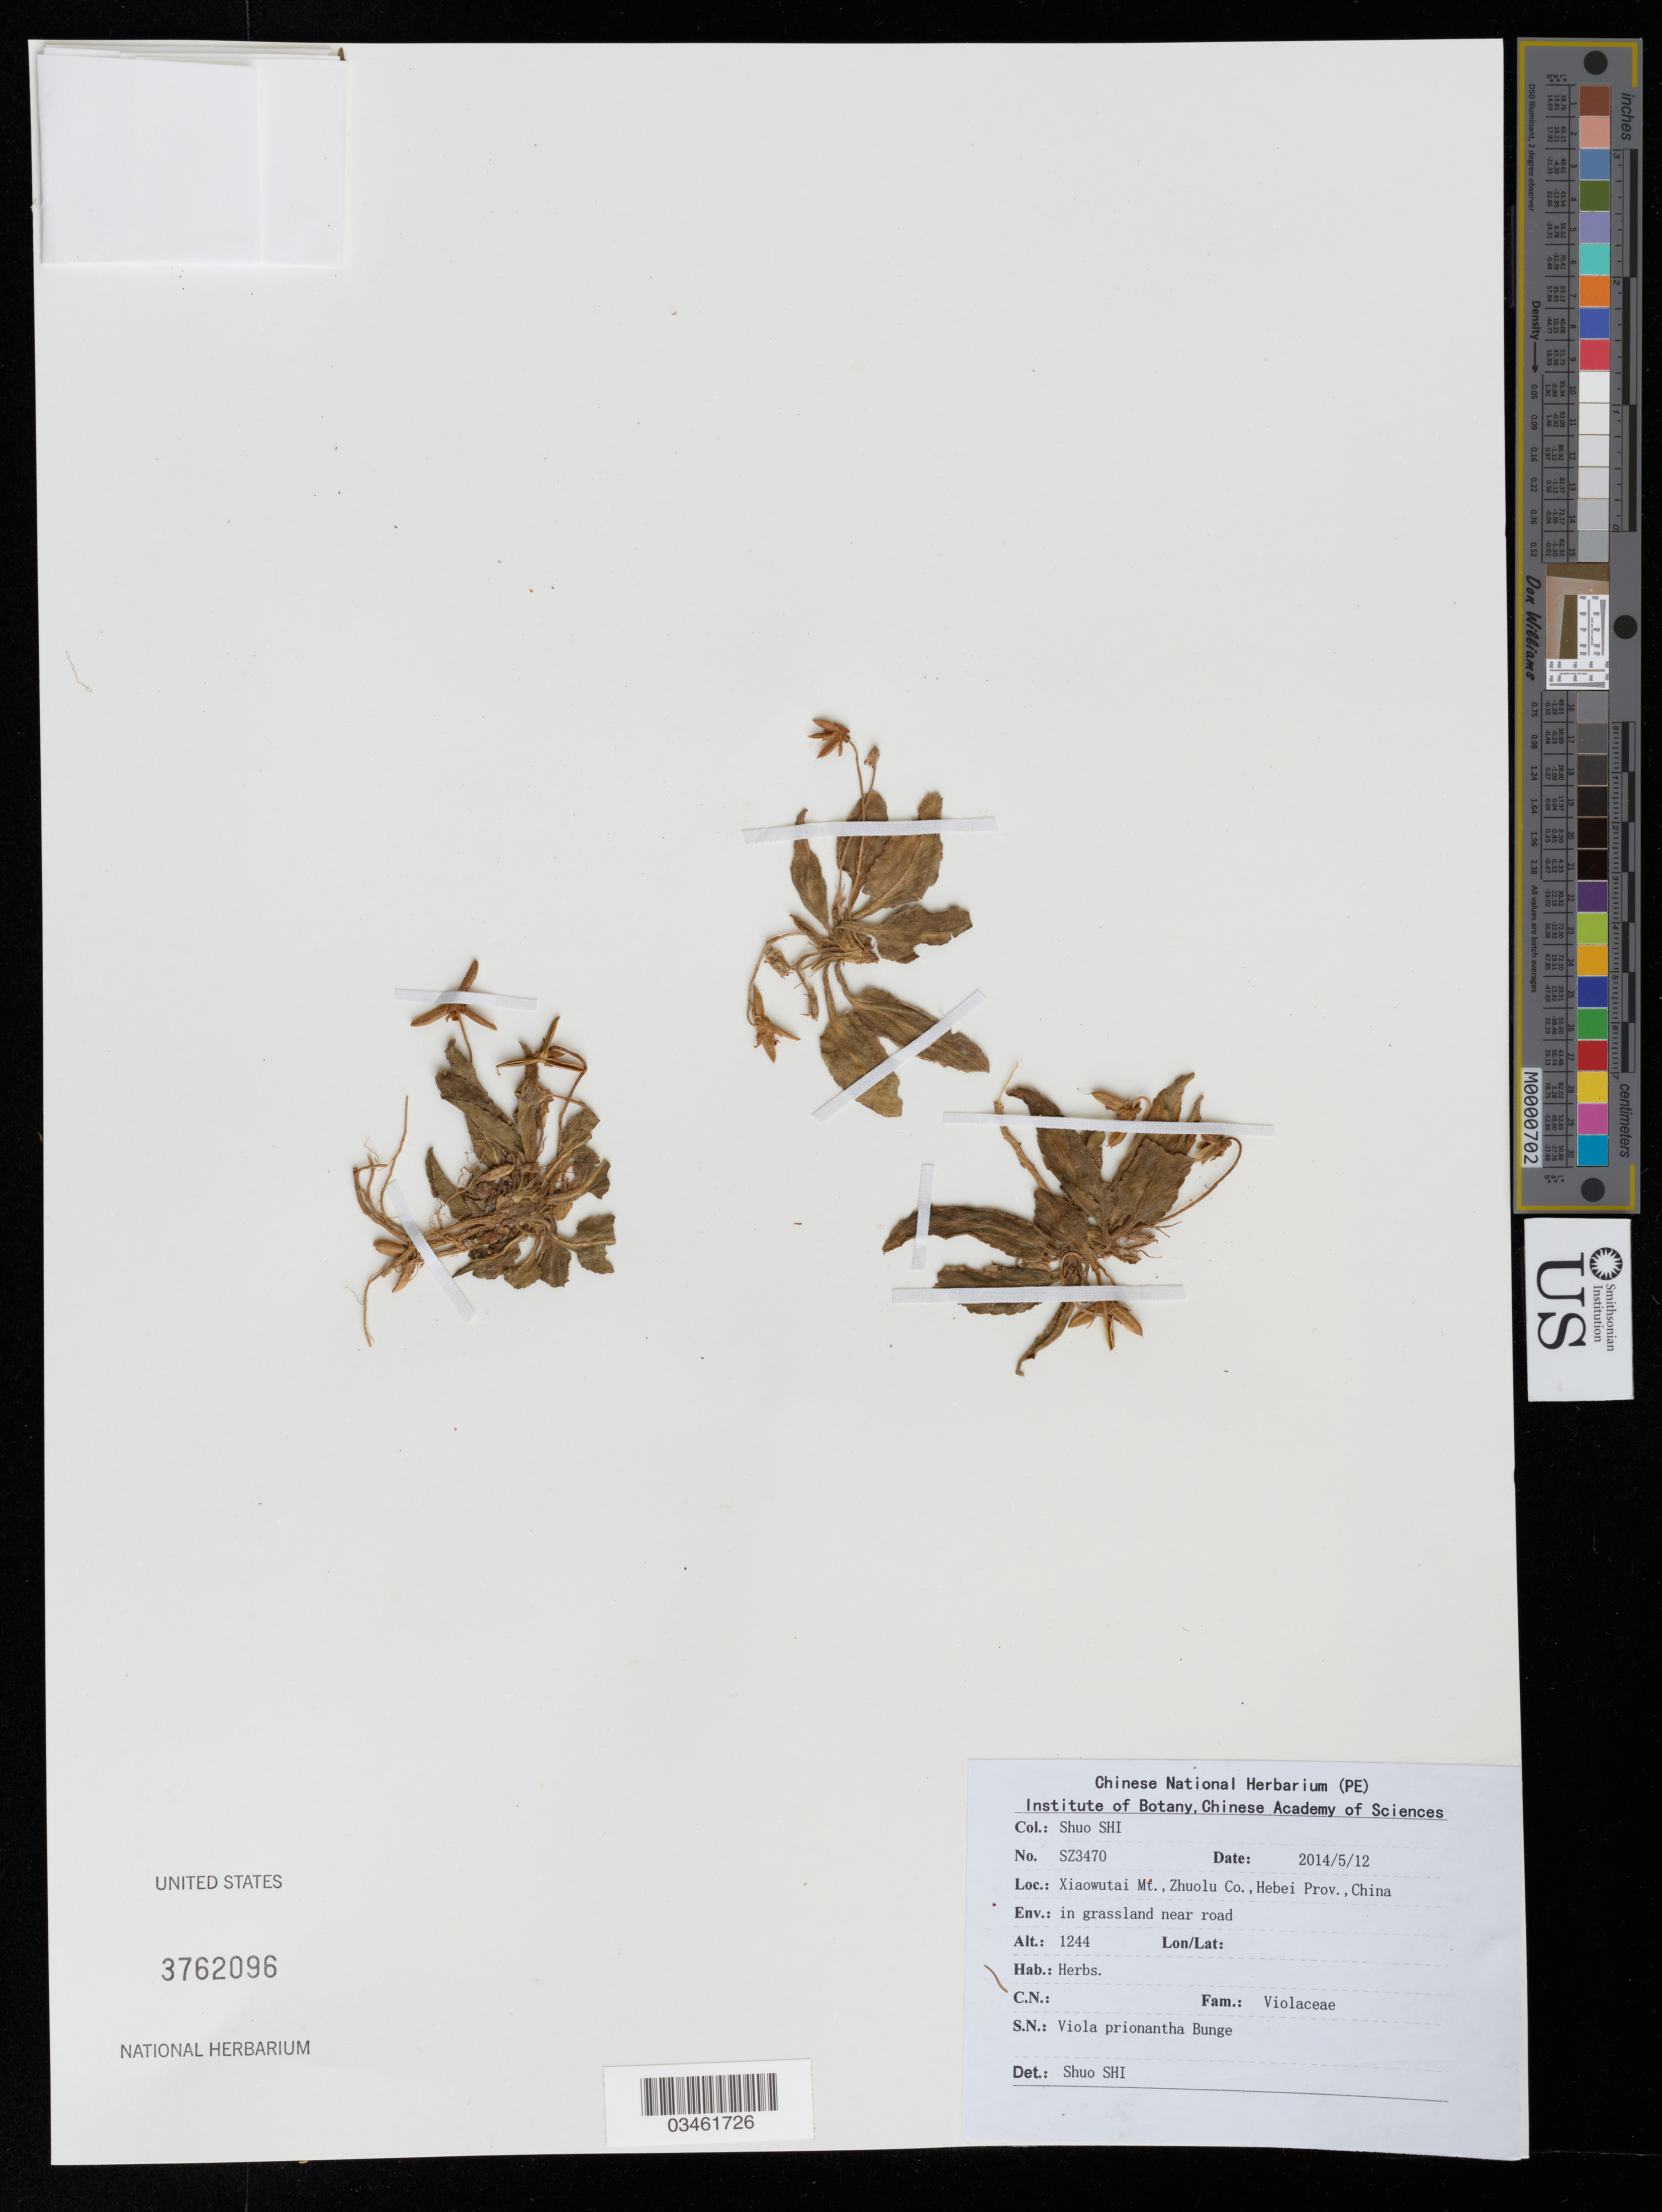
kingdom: Plantae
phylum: Tracheophyta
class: Magnoliopsida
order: Malpighiales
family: Violaceae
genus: Viola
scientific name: Viola prionantha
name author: Bunge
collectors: S. Shi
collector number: SZ3470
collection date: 2014-05-12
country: China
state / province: Hebei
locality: Xiaowutai Mt., Zhuolu Co.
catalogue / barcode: US 3762096